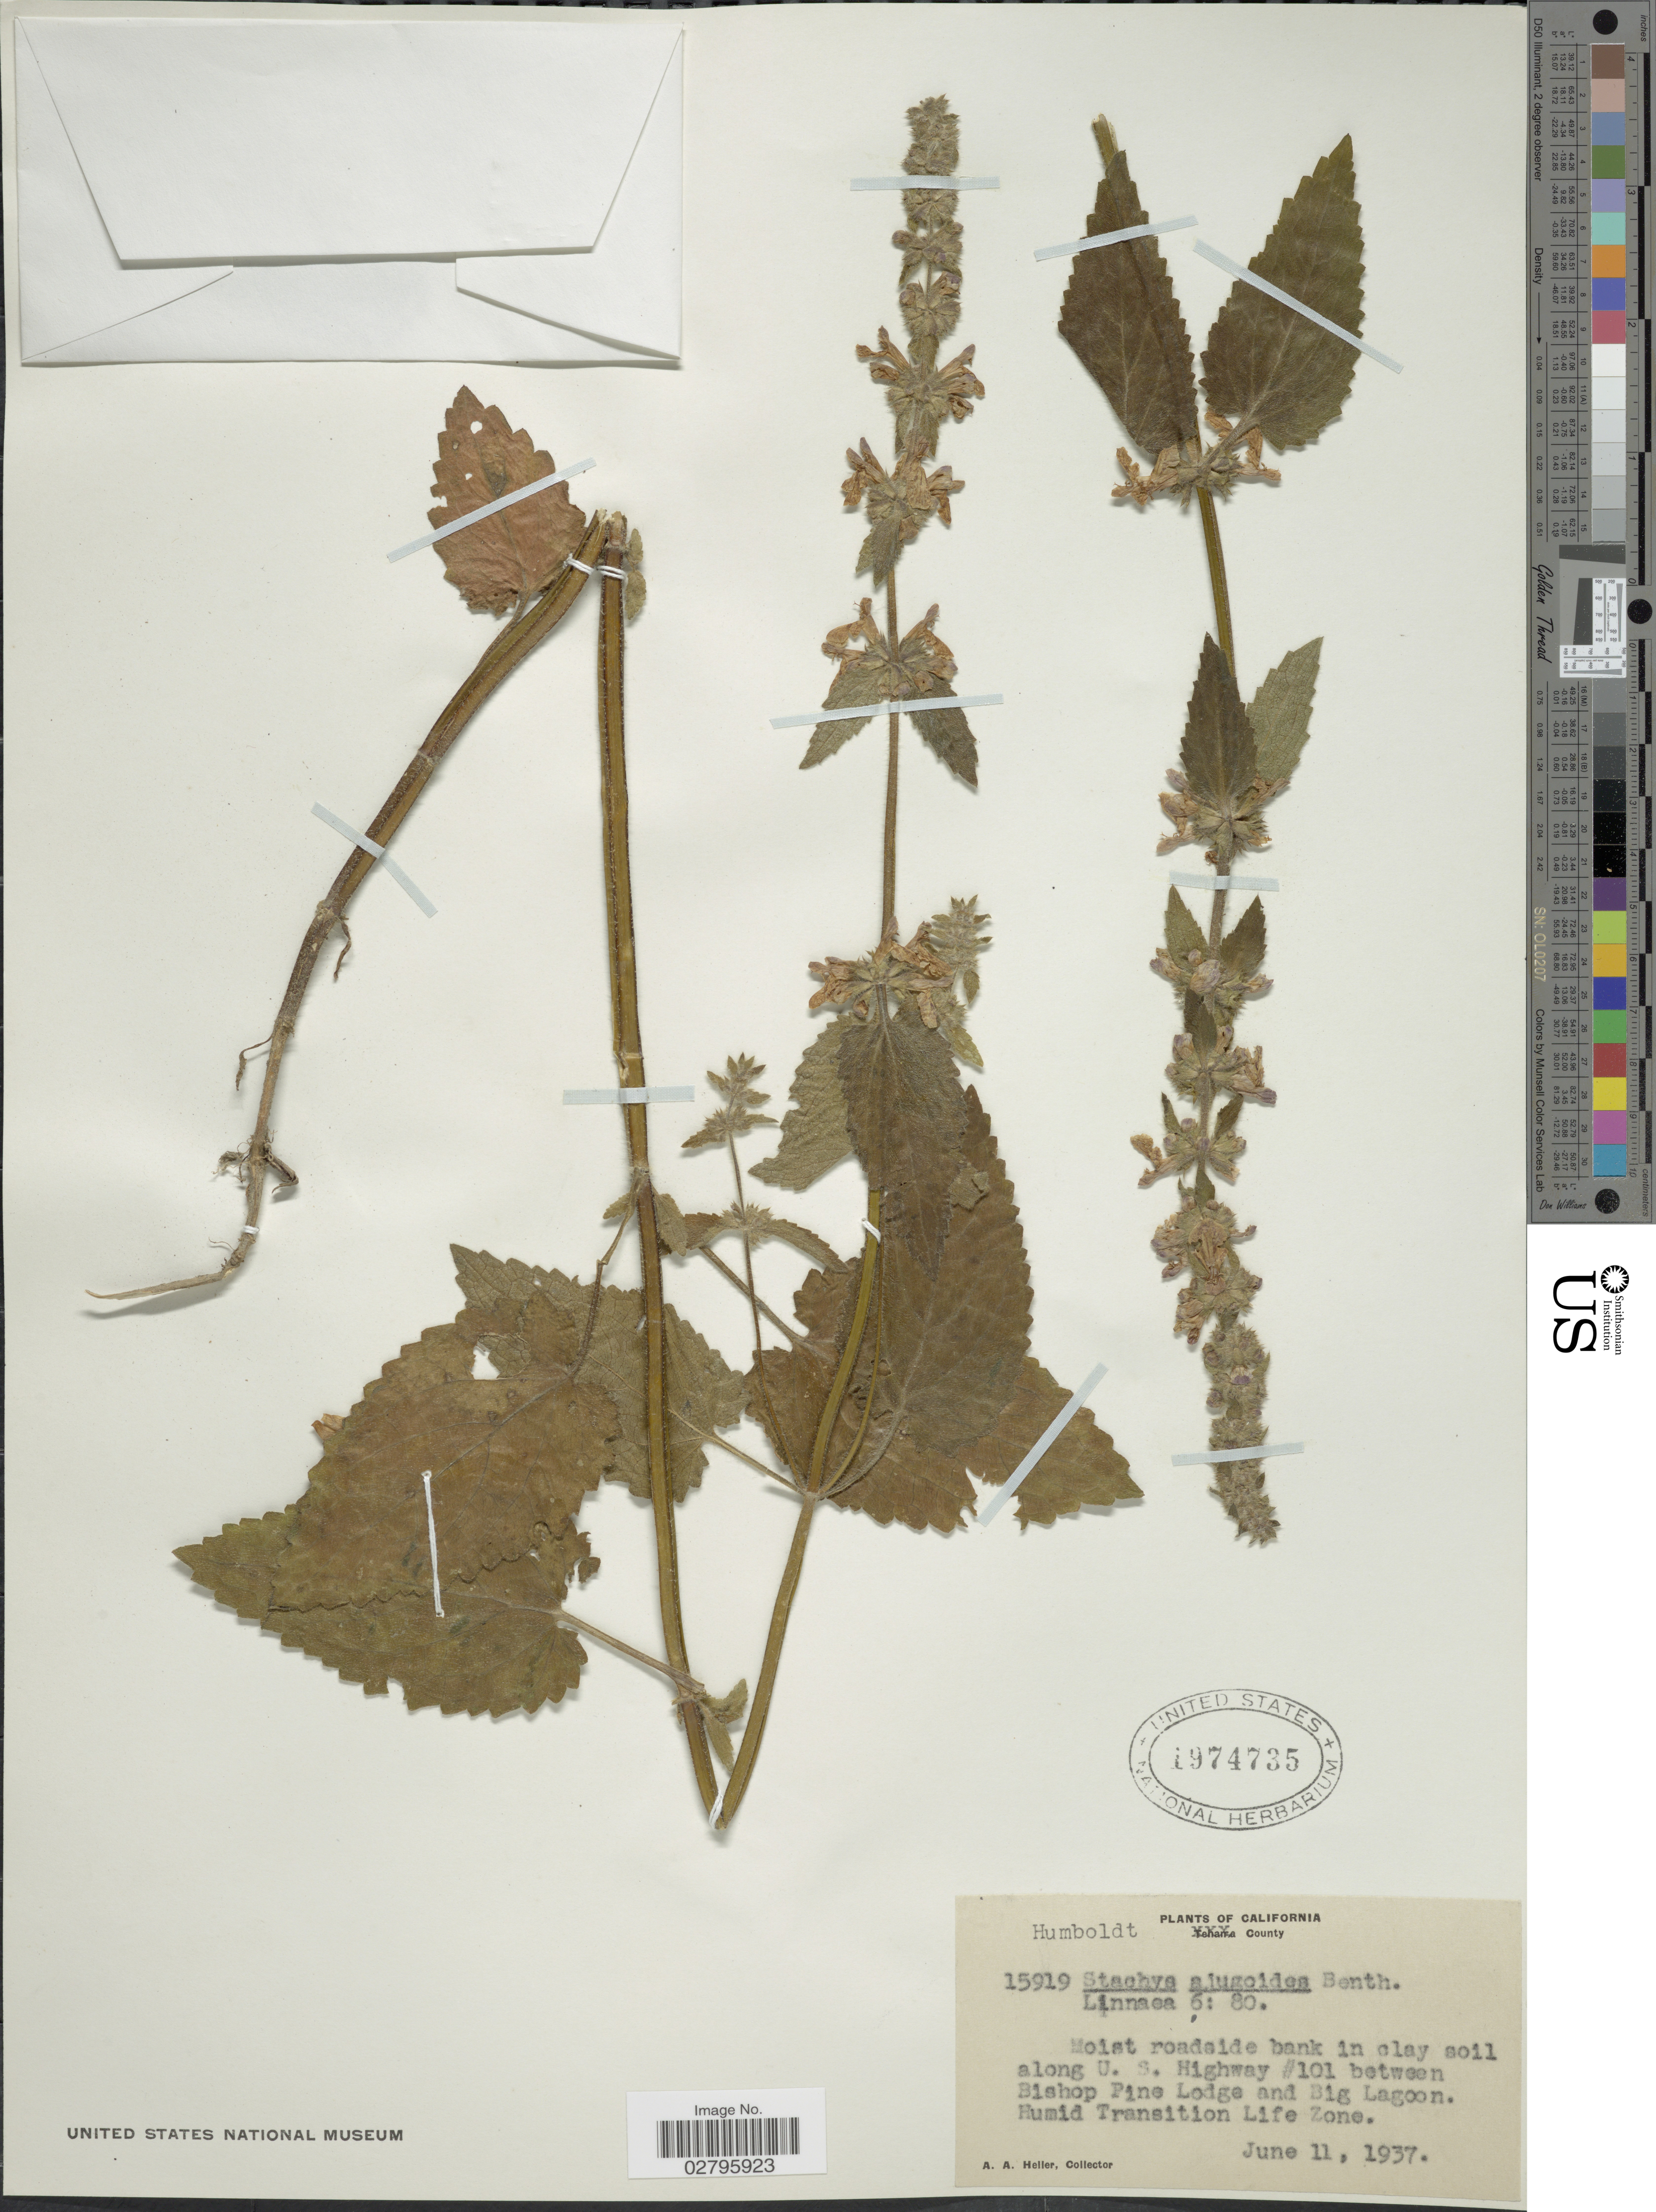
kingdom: Plantae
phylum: Tracheophyta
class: Magnoliopsida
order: Lamiales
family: Lamiaceae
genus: Stachys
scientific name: Stachys ajugoides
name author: Benth.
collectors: A. A. Heller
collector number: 15919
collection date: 1937-06-11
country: United States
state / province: California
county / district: Humboldt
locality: Humboldt County. Moist roadside bank in clay soil along U.S. Highway #101 between Bishop Pine Lodge and Big Lagoon. Humid Transition Life Zone.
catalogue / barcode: US 1974735